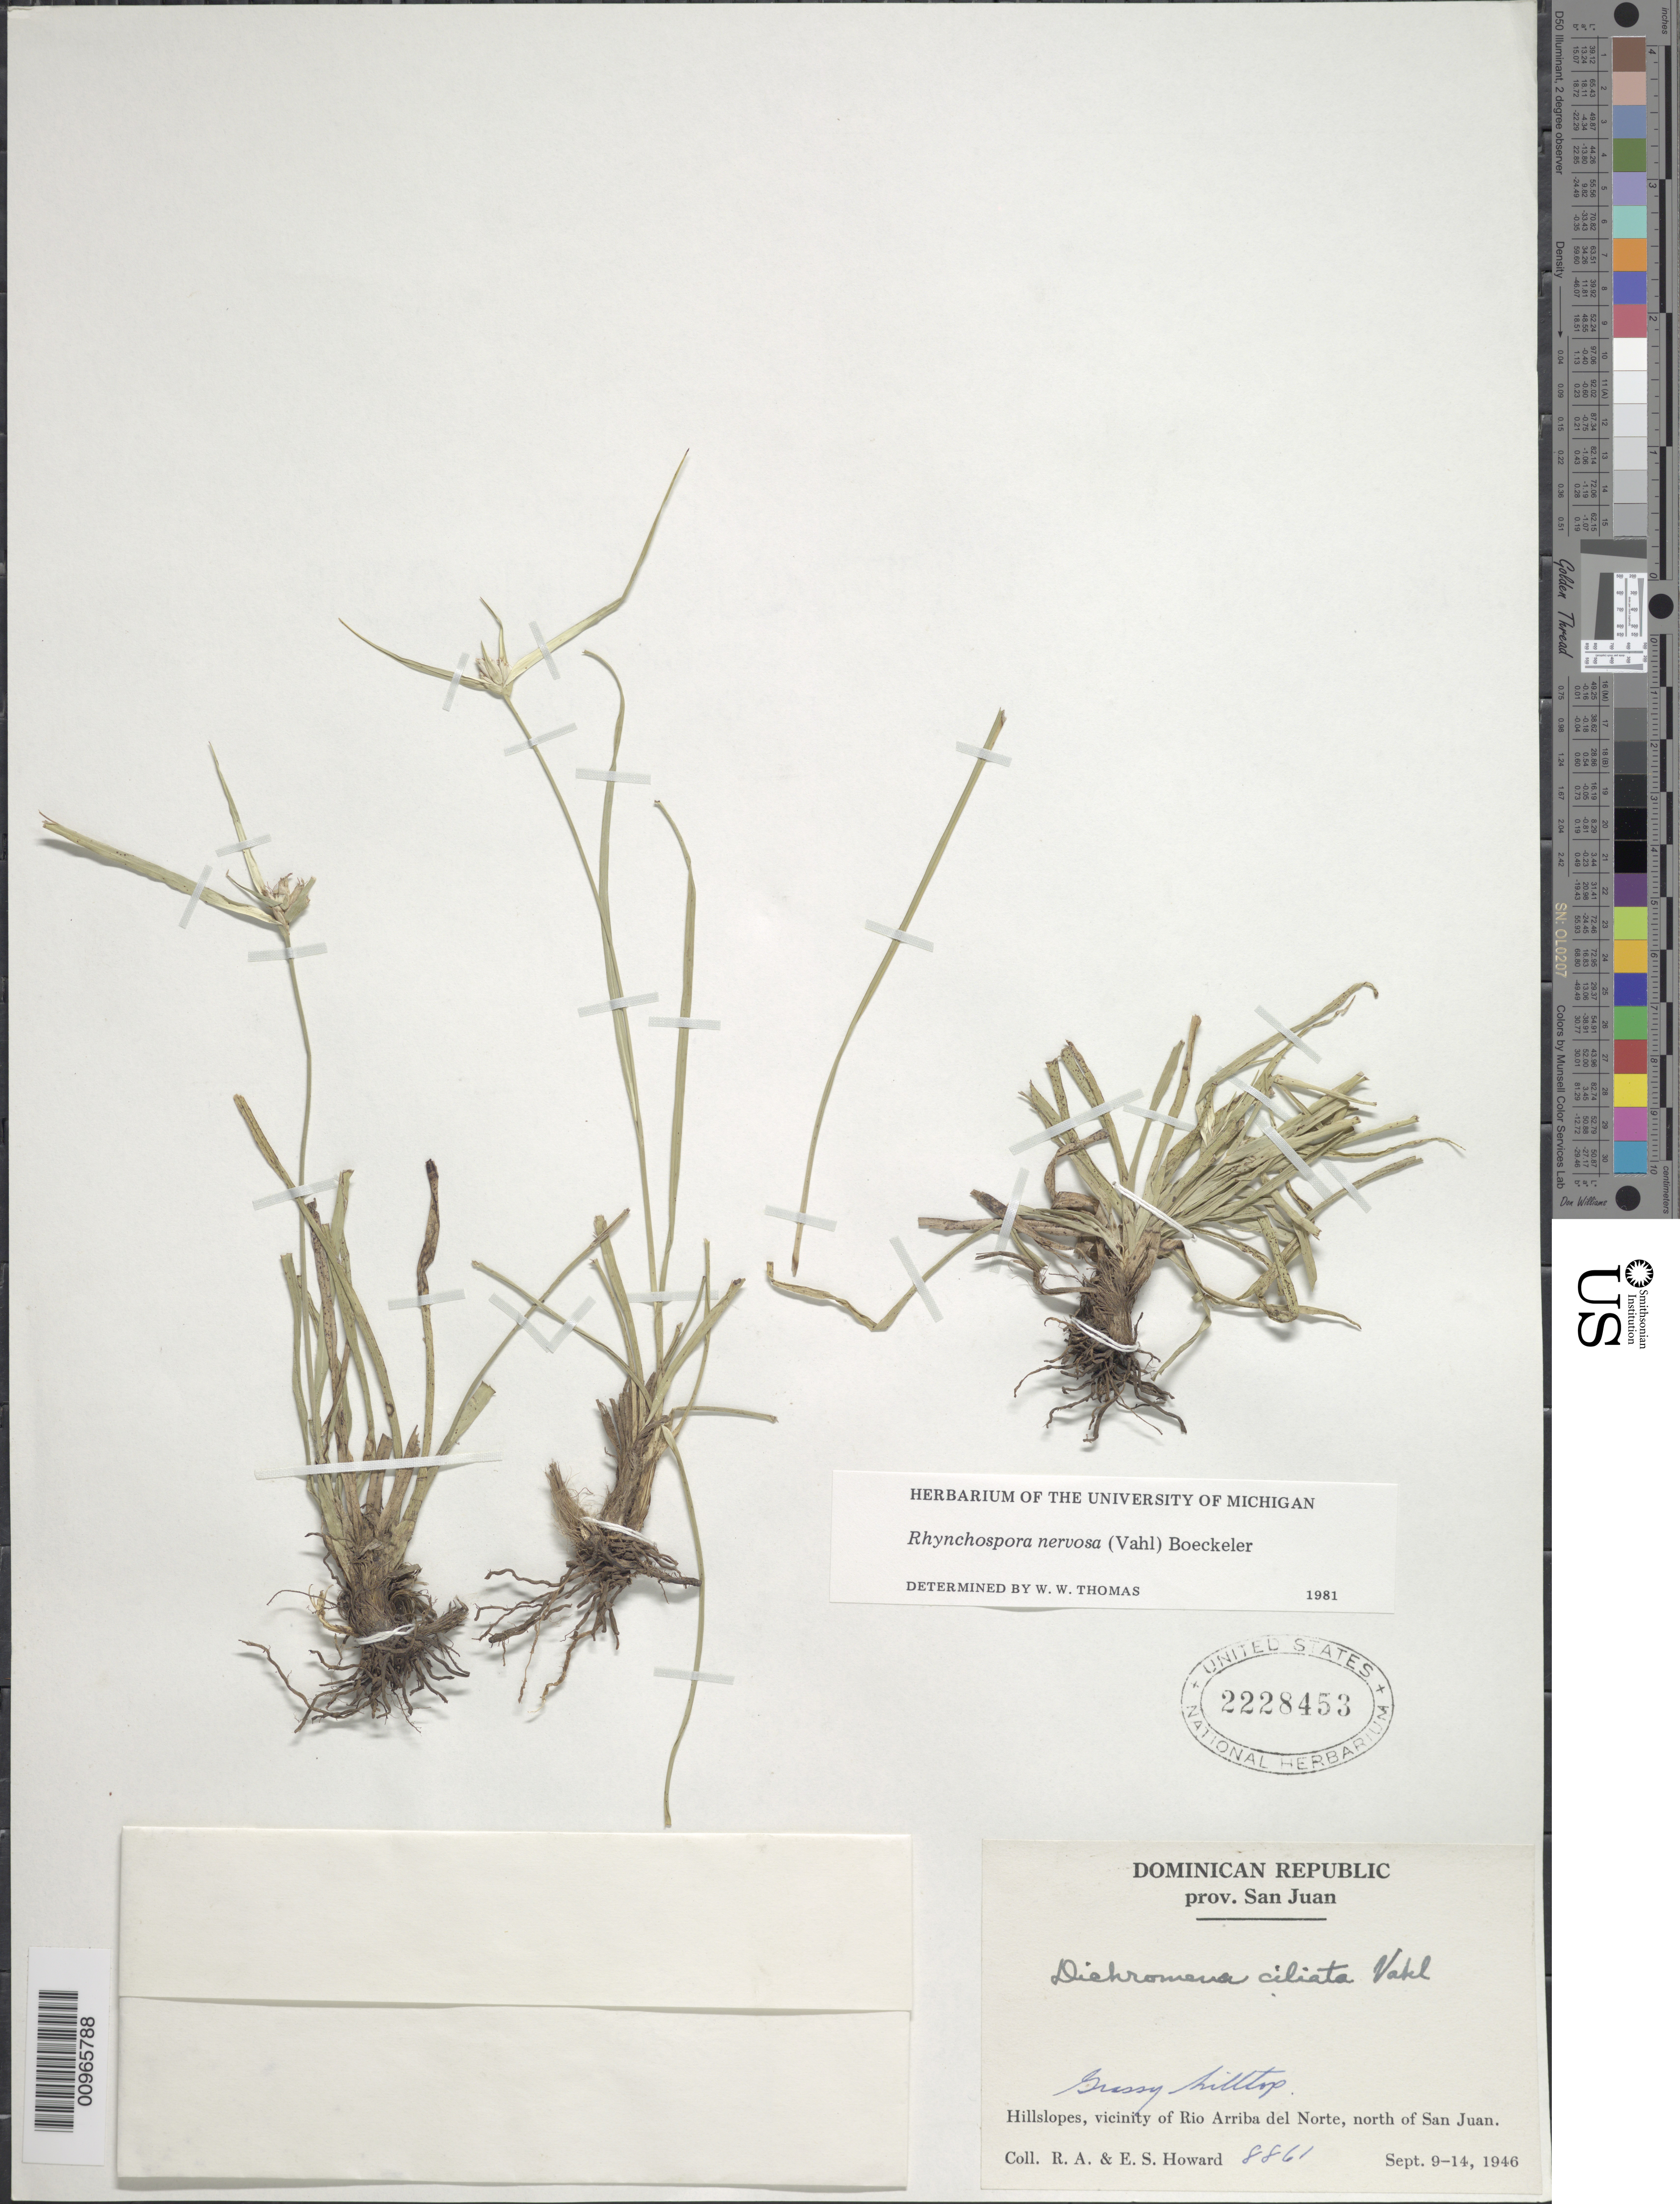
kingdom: Plantae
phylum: Tracheophyta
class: Liliopsida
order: Poales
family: Cyperaceae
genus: Rhynchospora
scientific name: Rhynchospora nervosa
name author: (Vahl) Boeckeler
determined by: Thomas, W. W., (NY), New York Botanical Garden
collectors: R. A. Howard & E. S. Howard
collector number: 8861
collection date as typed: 09 Sep 1946 to 14 Sep 1946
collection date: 1946-09-09/1946-09-14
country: Dominican Republic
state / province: San Juan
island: Hispaniola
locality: hillslopes, vicinity of Rio Arriba del Norte, N of San Juan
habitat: Grassy hilltop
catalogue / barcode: US 2228453